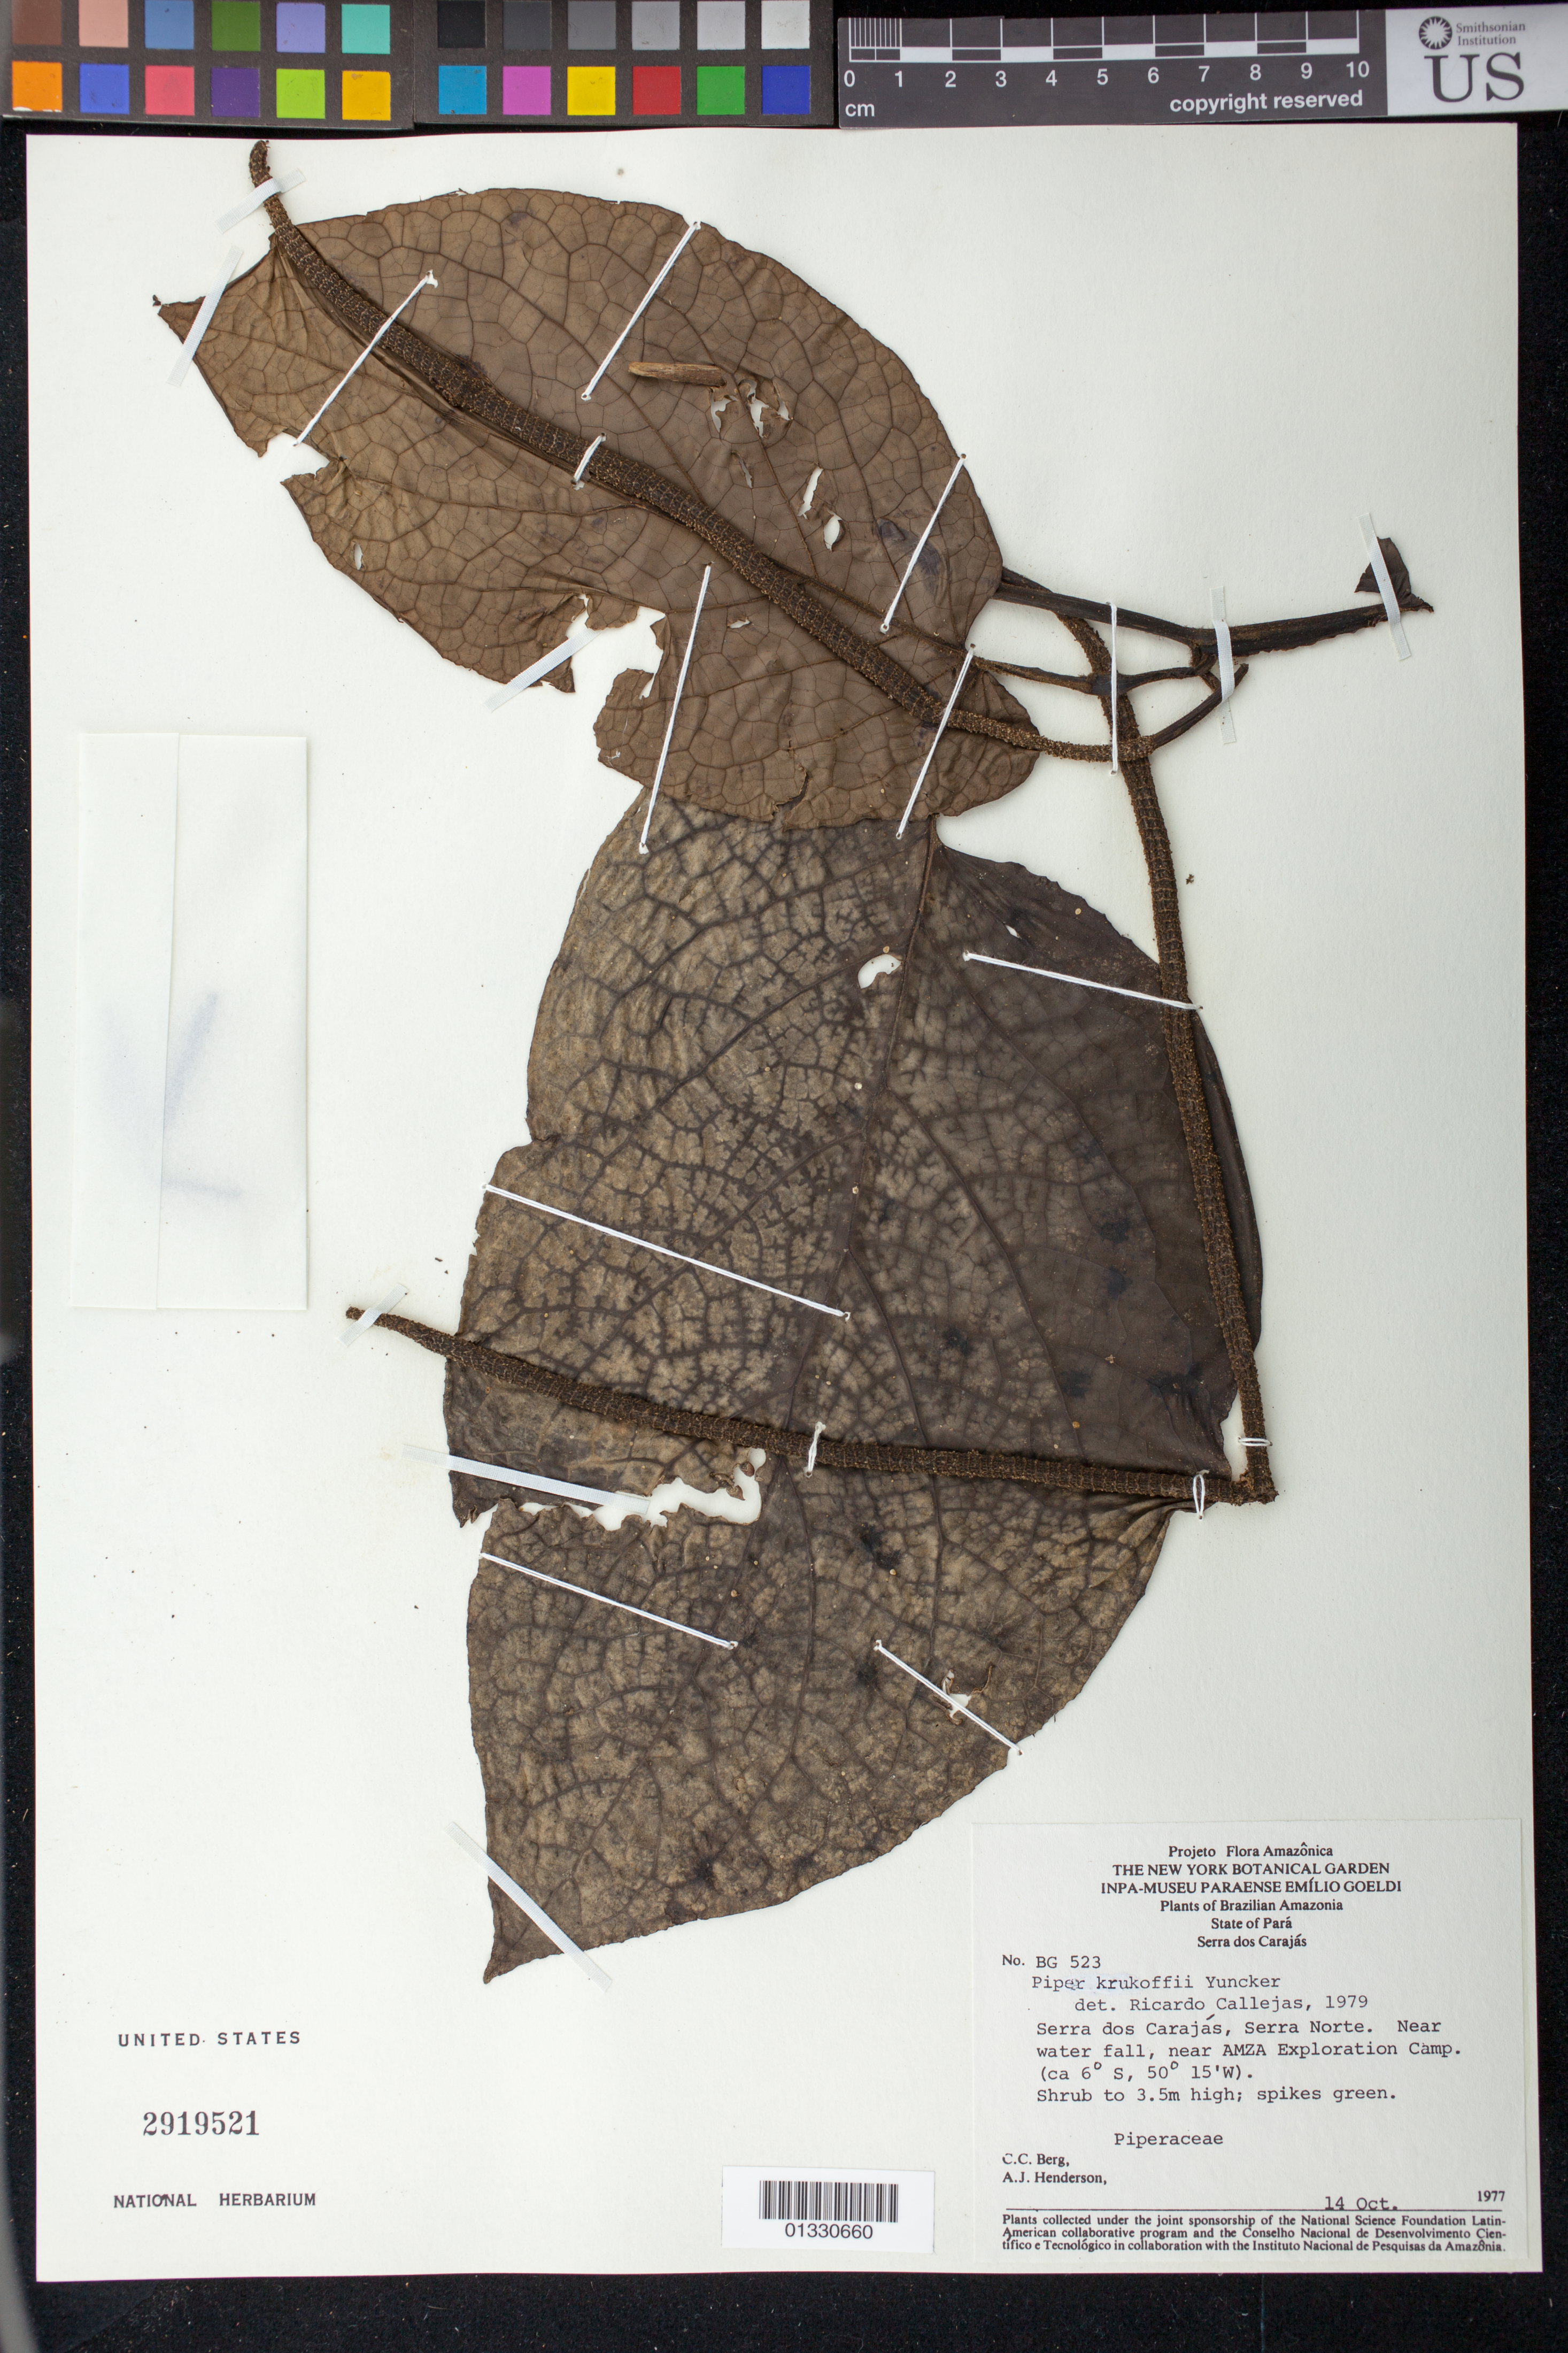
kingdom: Plantae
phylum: Tracheophyta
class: Magnoliopsida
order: Piperales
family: Piperaceae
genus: Piper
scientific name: Piper krukoffii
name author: Yunck.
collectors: C. C. Berg & A. J. Henderson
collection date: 1977-10-14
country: Brazil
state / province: Pará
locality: Serra dos Carajás, Serra Norte. Near water fall, near AMZA Exploration Camp.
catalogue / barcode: US 2919521